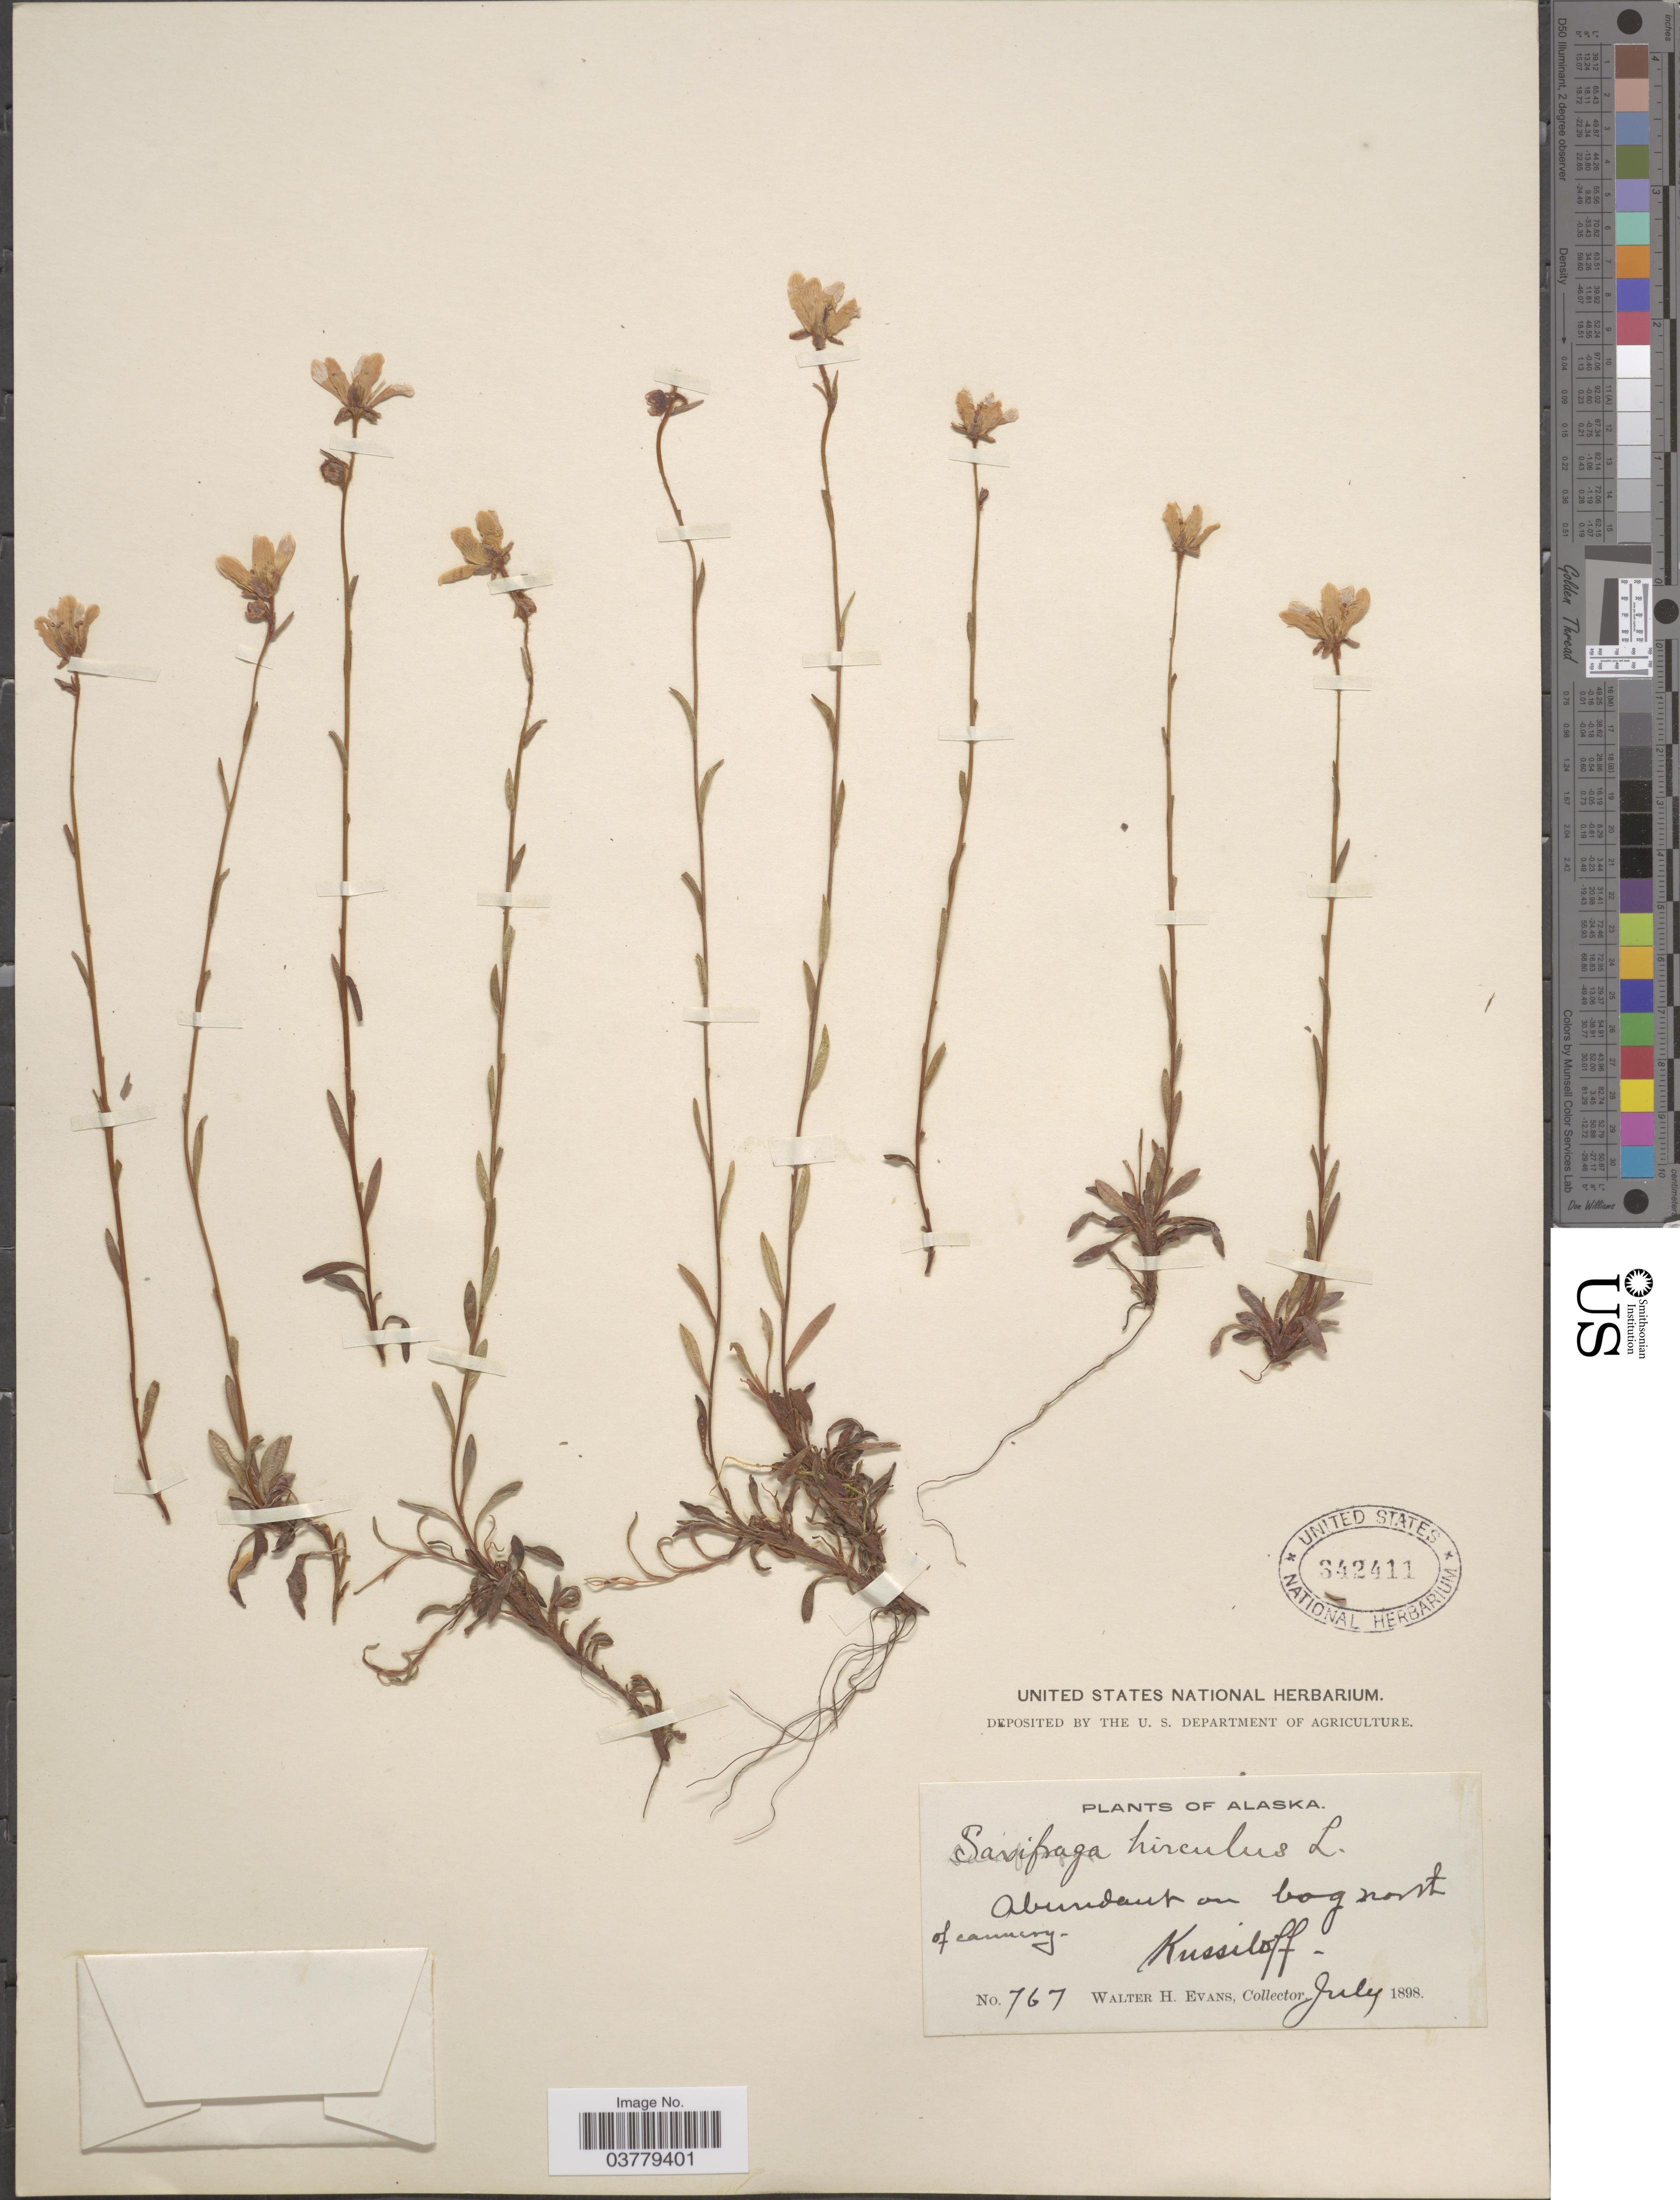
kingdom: Plantae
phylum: Tracheophyta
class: Magnoliopsida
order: Saxifragales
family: Saxifragaceae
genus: Saxifraga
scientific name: Saxifraga hirculus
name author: L.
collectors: W. H. Evans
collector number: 767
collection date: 1898-07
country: United States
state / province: Alaska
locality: On bog north of cannery. Kussiloff.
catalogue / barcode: US 342411